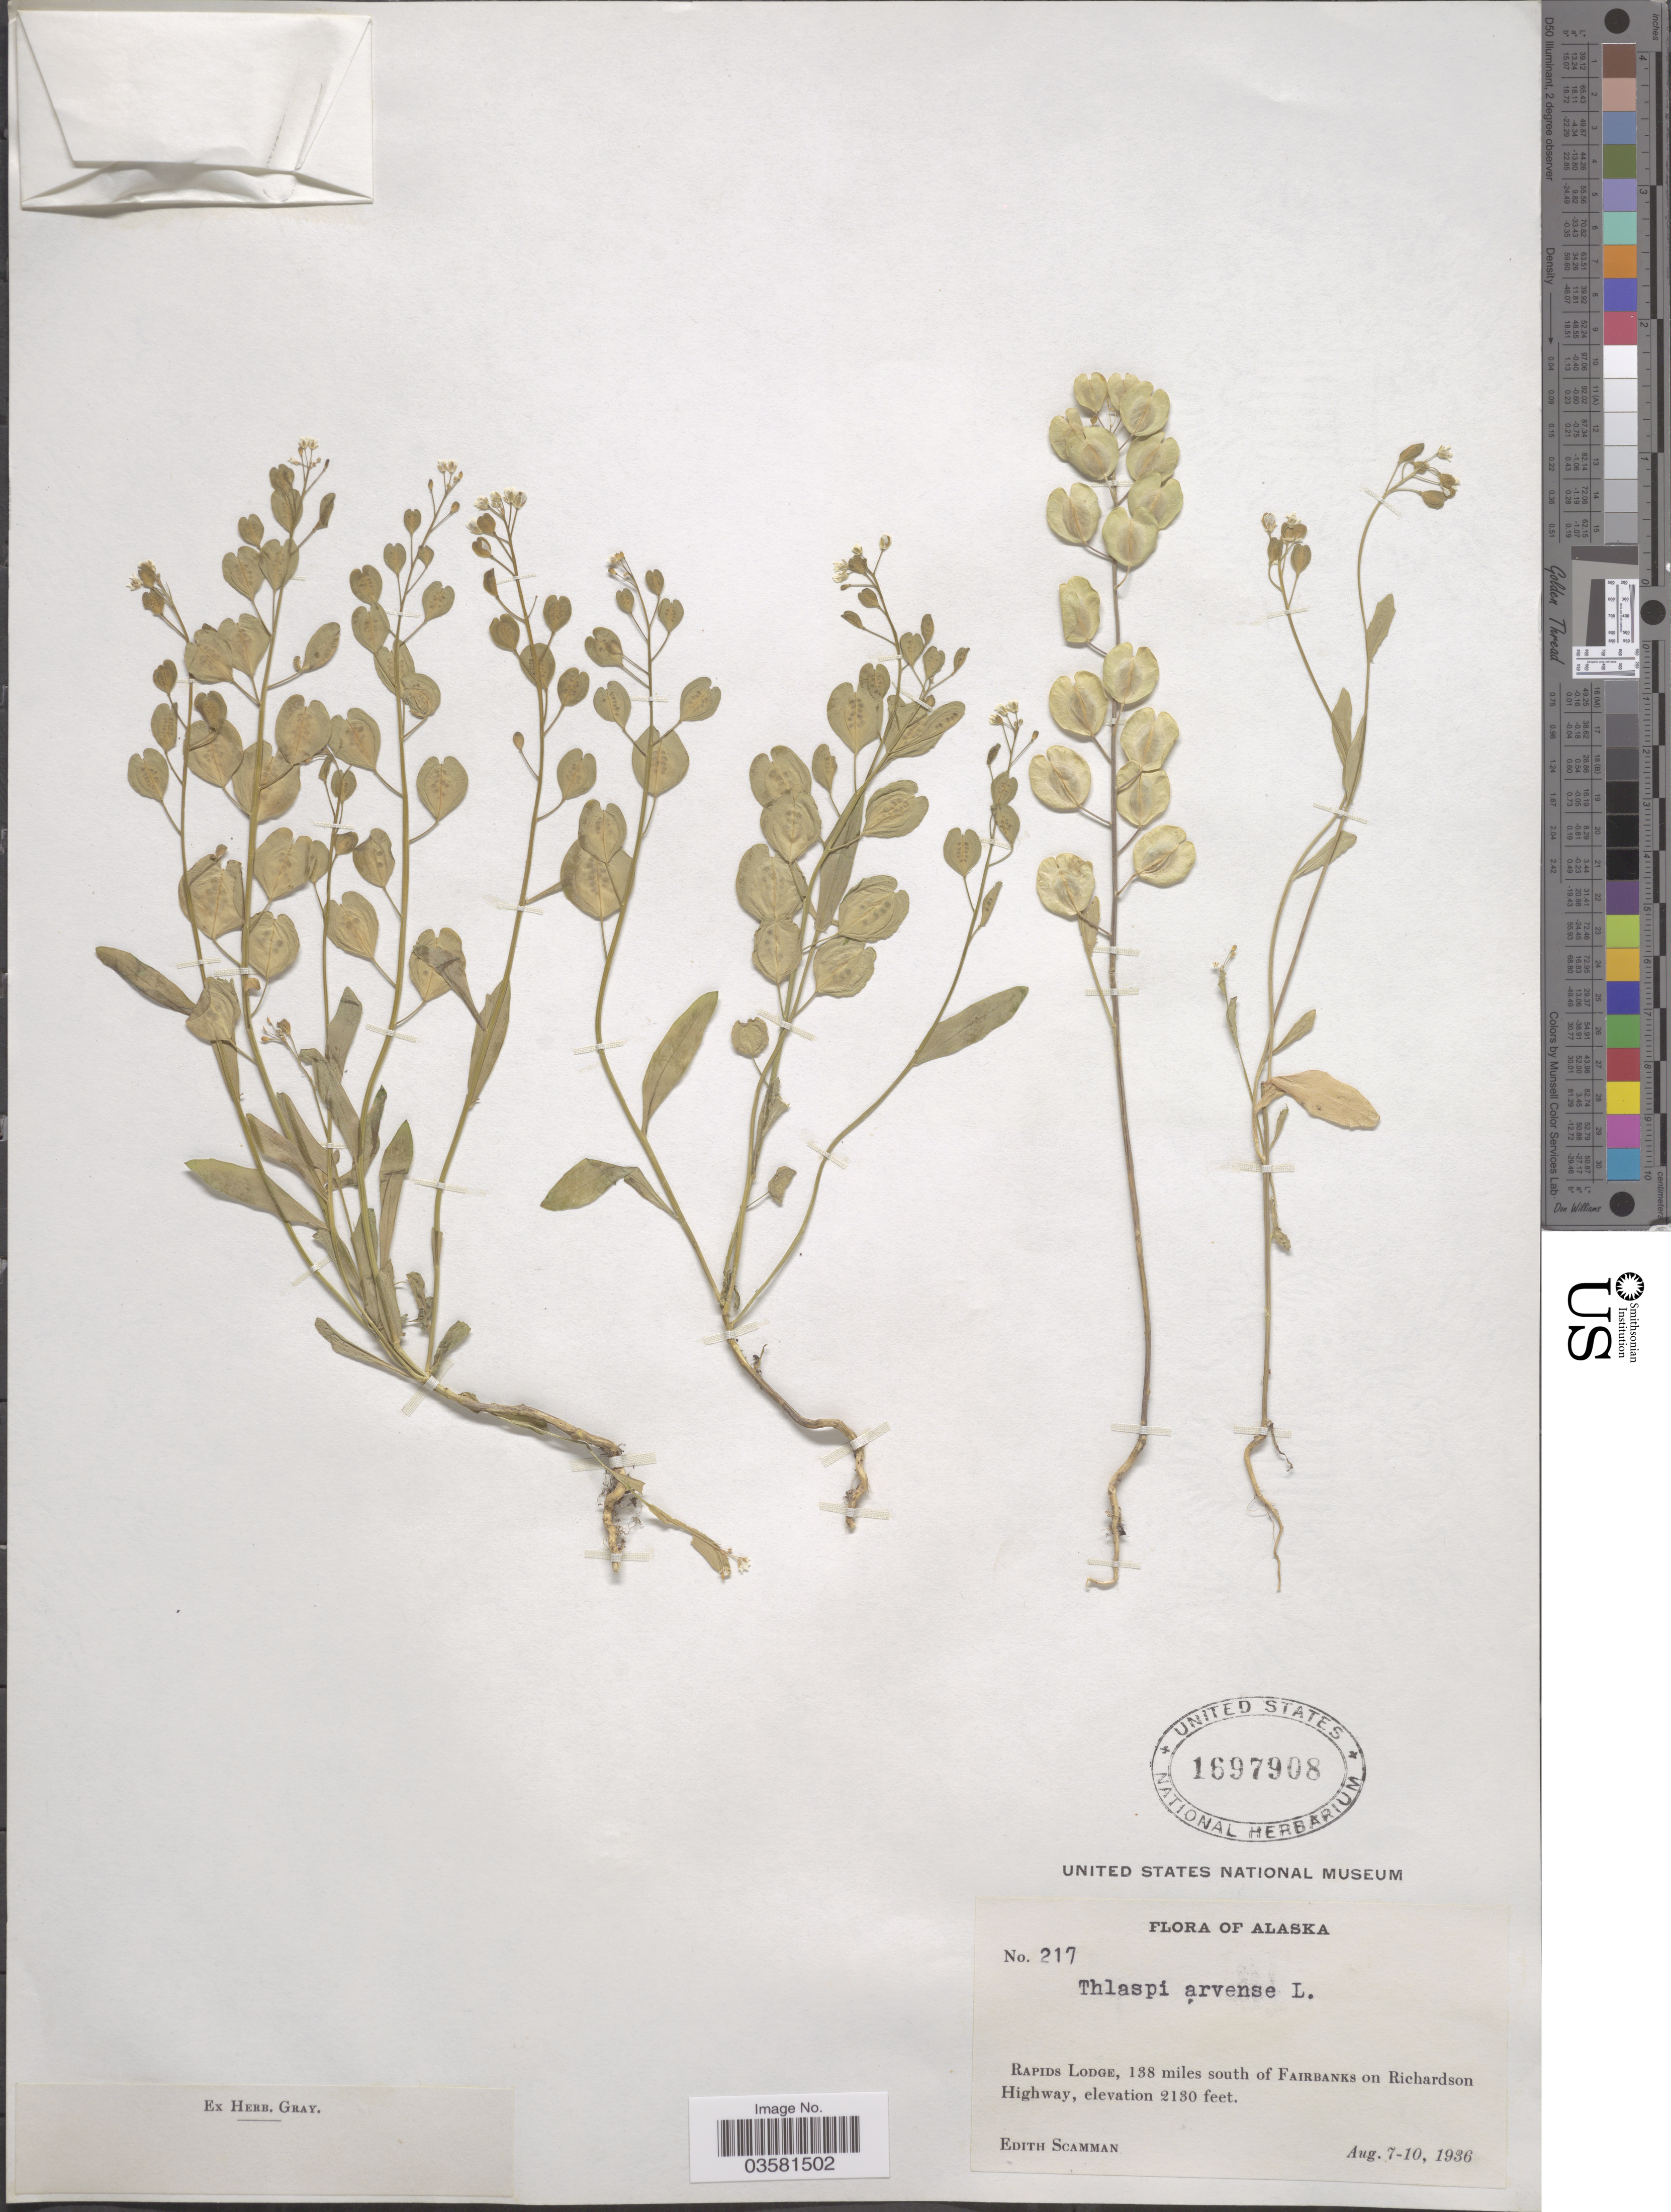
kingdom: Plantae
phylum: Tracheophyta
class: Magnoliopsida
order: Brassicales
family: Brassicaceae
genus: Thlaspi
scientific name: Thlaspi arvense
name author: L.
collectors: E. Scamman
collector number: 217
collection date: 1936-08-07/1936-08-10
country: United States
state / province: Alaska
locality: Rapids Lodge, 138 miles south of Fairbanks on Richardson Highway.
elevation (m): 649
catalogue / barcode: US 1697908